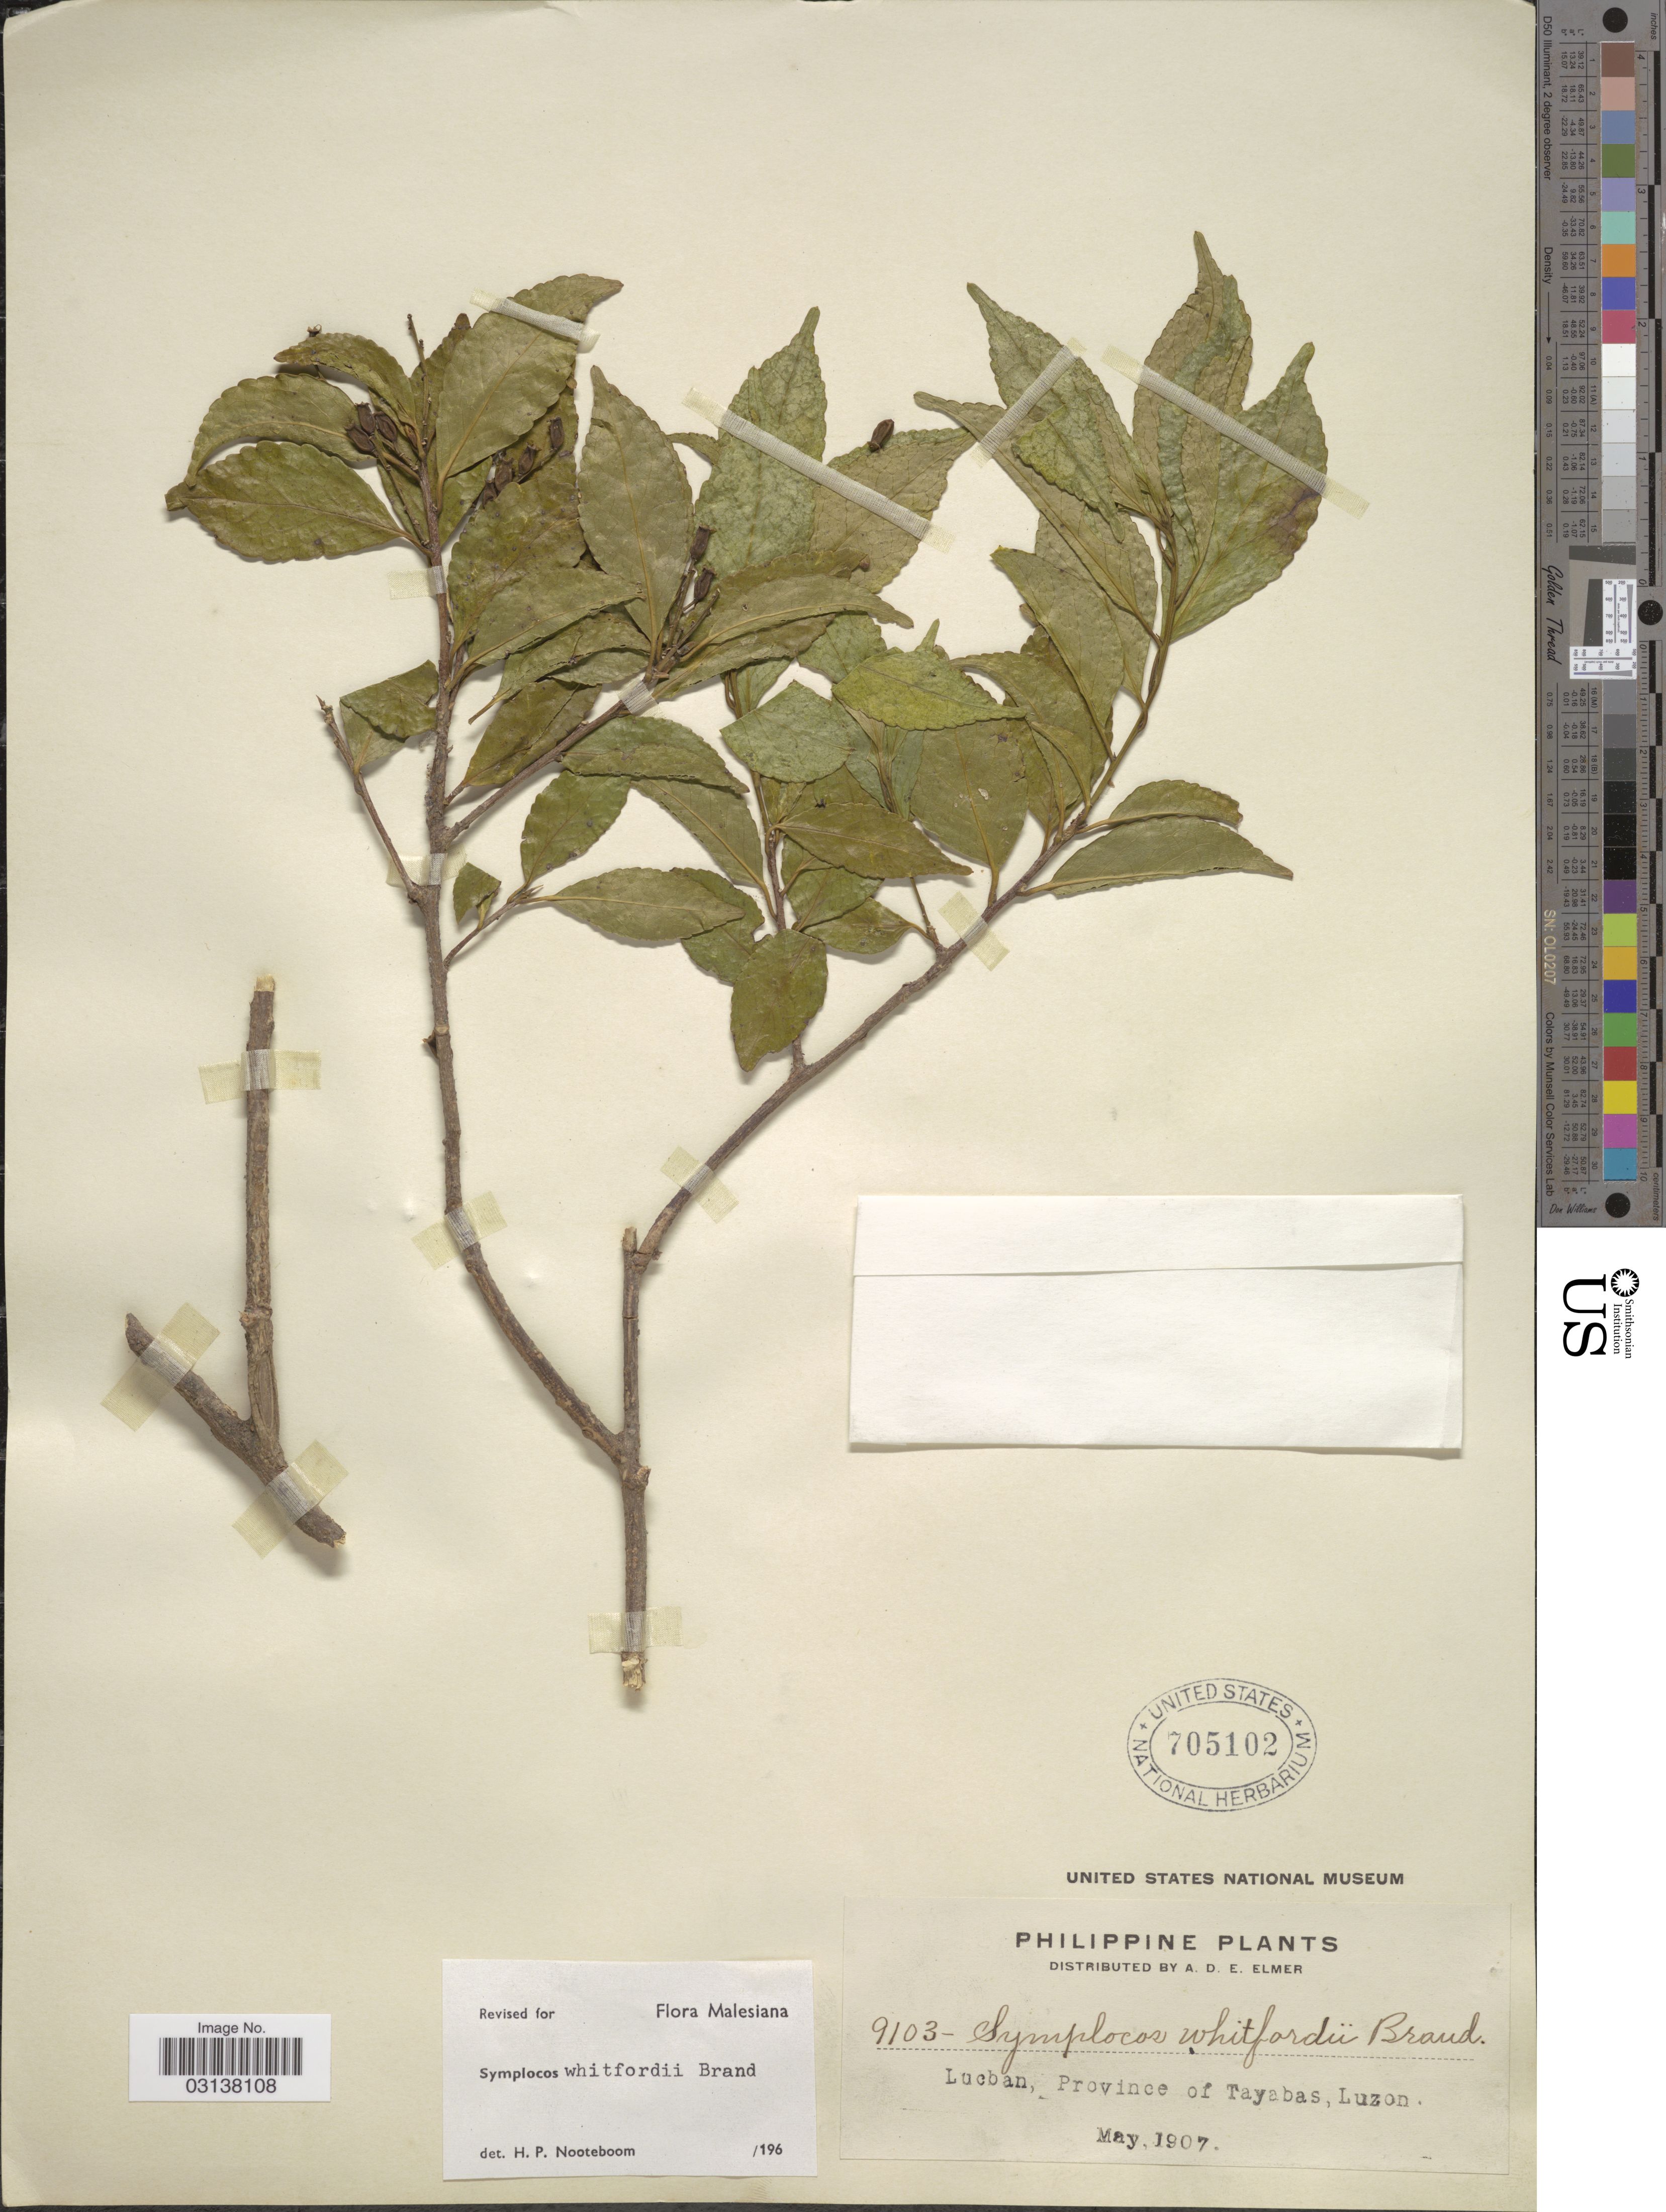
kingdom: Plantae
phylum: Tracheophyta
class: Magnoliopsida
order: Ericales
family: Symplocaceae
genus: Symplocos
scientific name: Symplocos whitfordii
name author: Brand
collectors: A. D. E. Elmer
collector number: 9103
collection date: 1907-05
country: Philippines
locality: Philippine. Lucban, Province of Tayabas, Luzon.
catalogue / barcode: US 705102